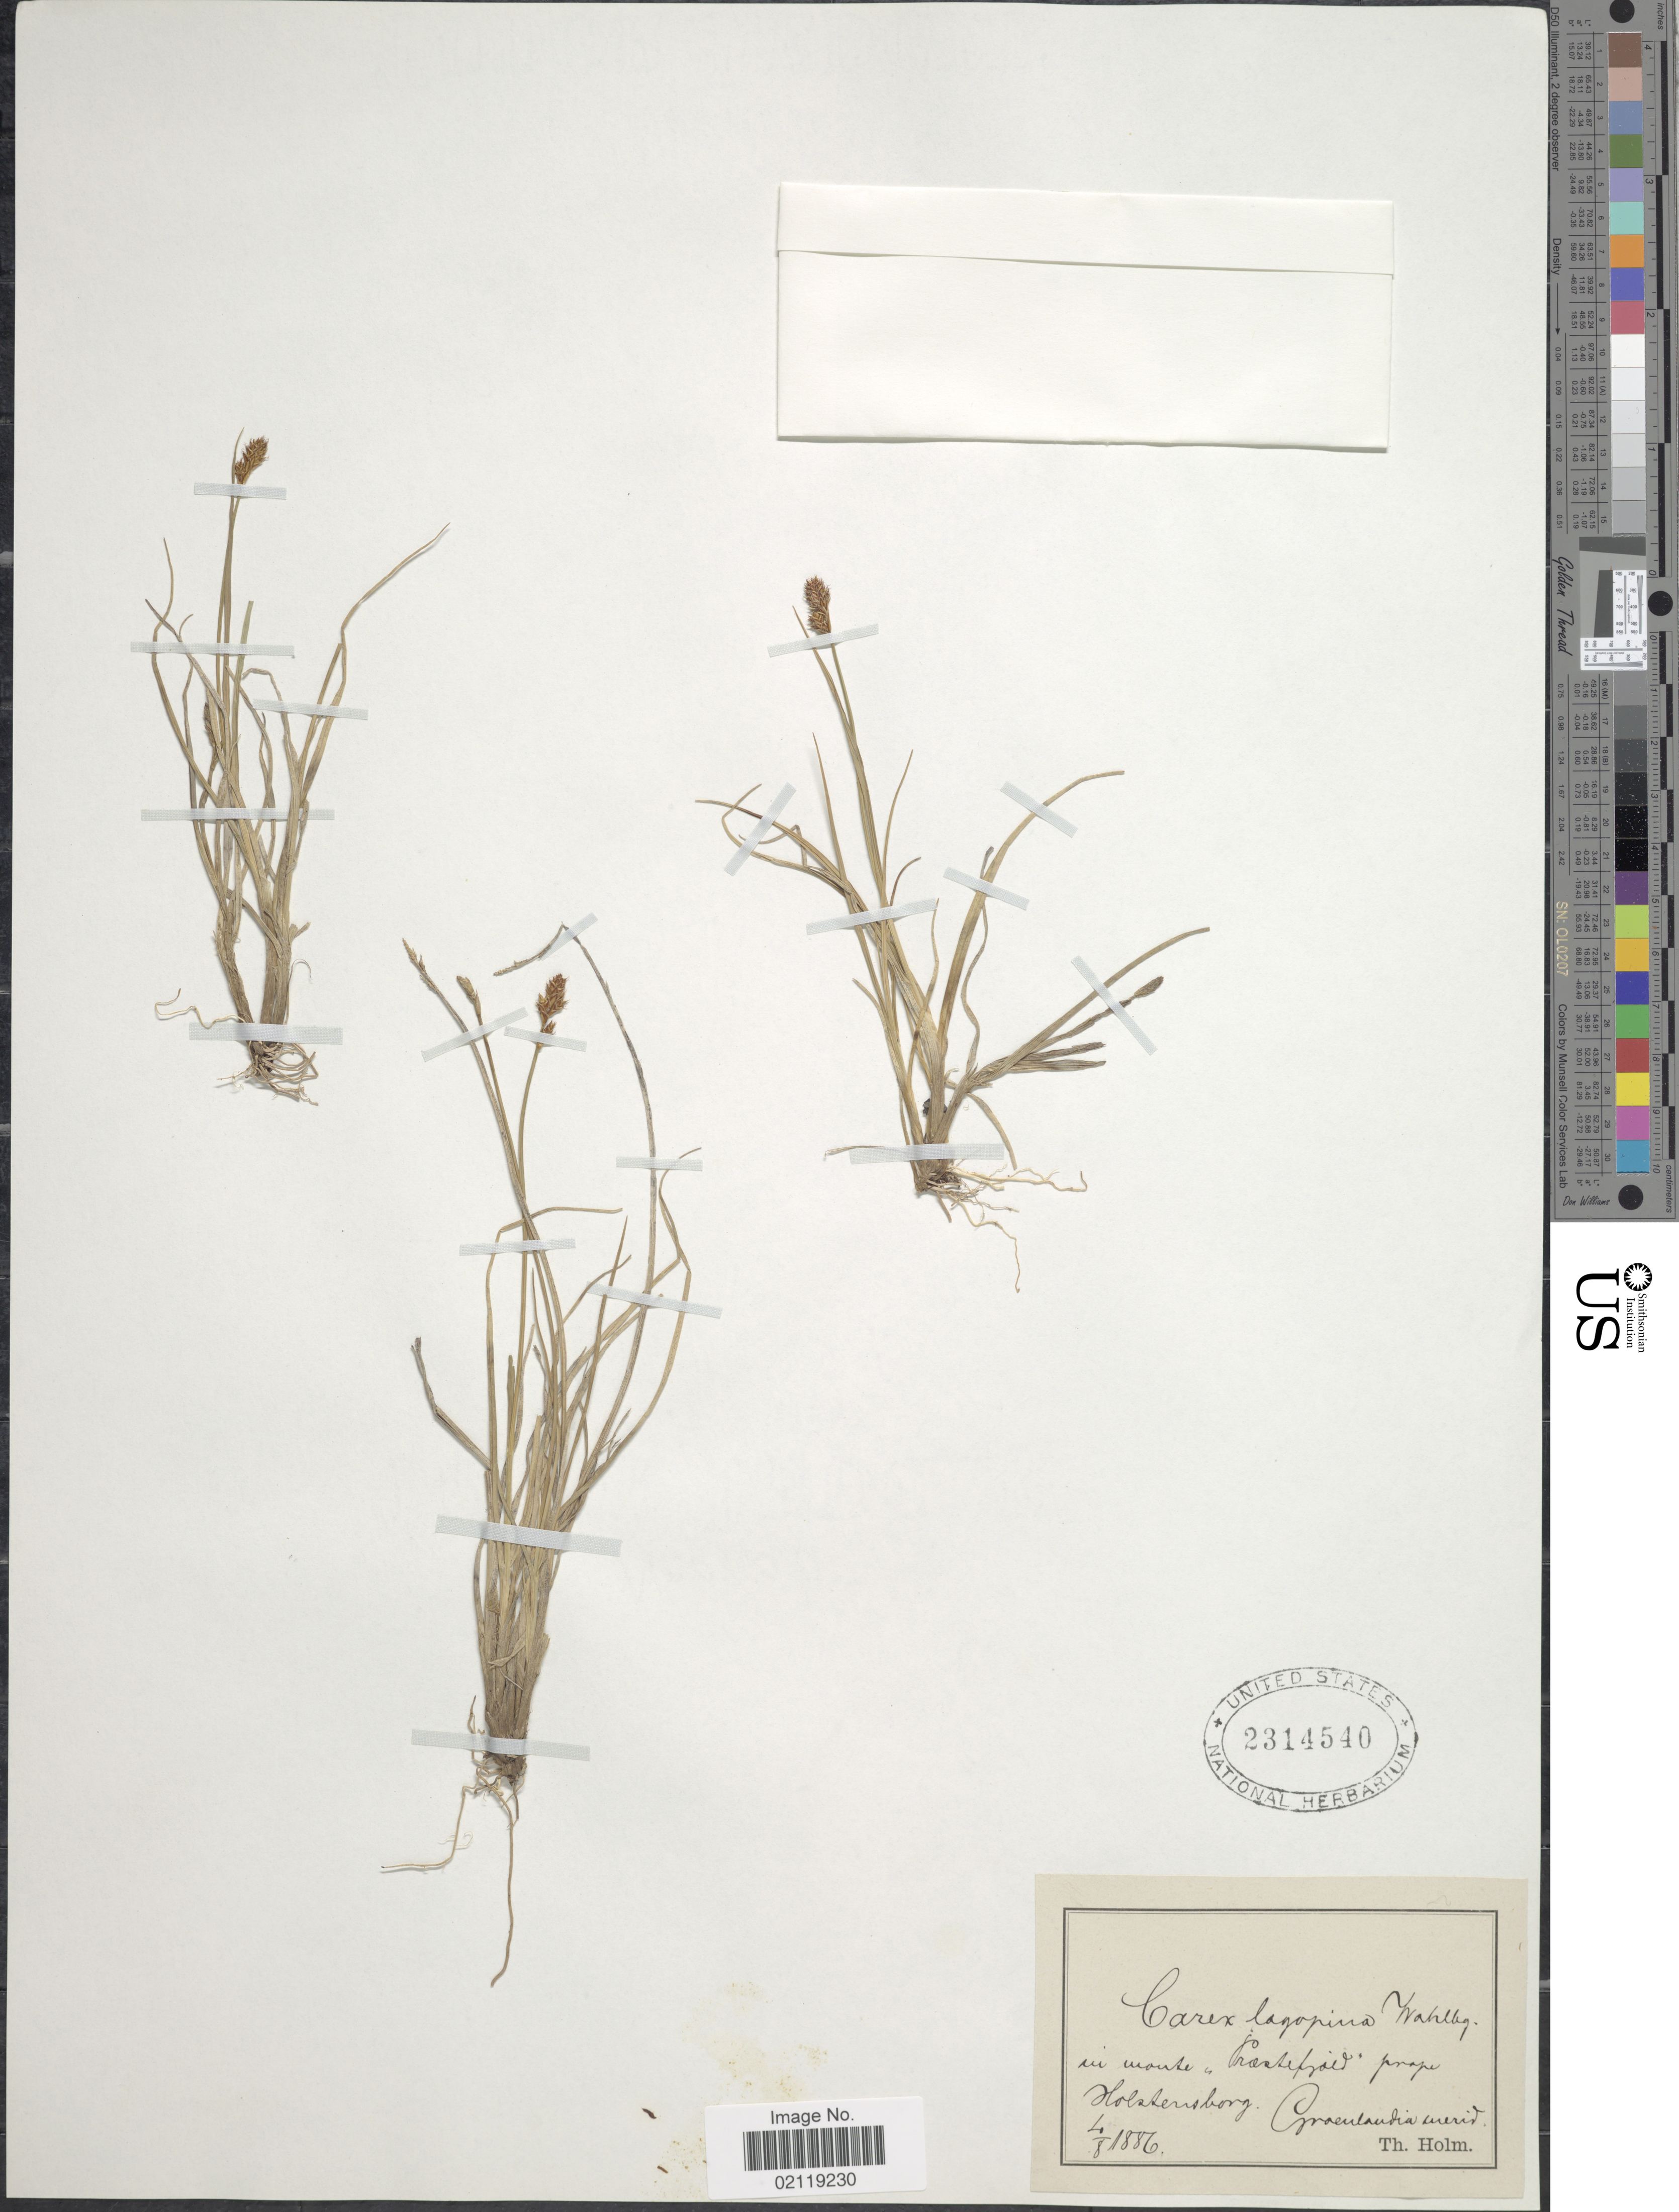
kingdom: Plantae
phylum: Tracheophyta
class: Liliopsida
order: Poales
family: Cyperaceae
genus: Carex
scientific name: Carex lachenalii subsp. lachenalii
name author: Schkuhr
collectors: T. Holm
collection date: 1886-08-04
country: Greenland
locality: In monte Præstefjæld prope Holstenborg. Groenlandia Merid.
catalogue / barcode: US 2314540